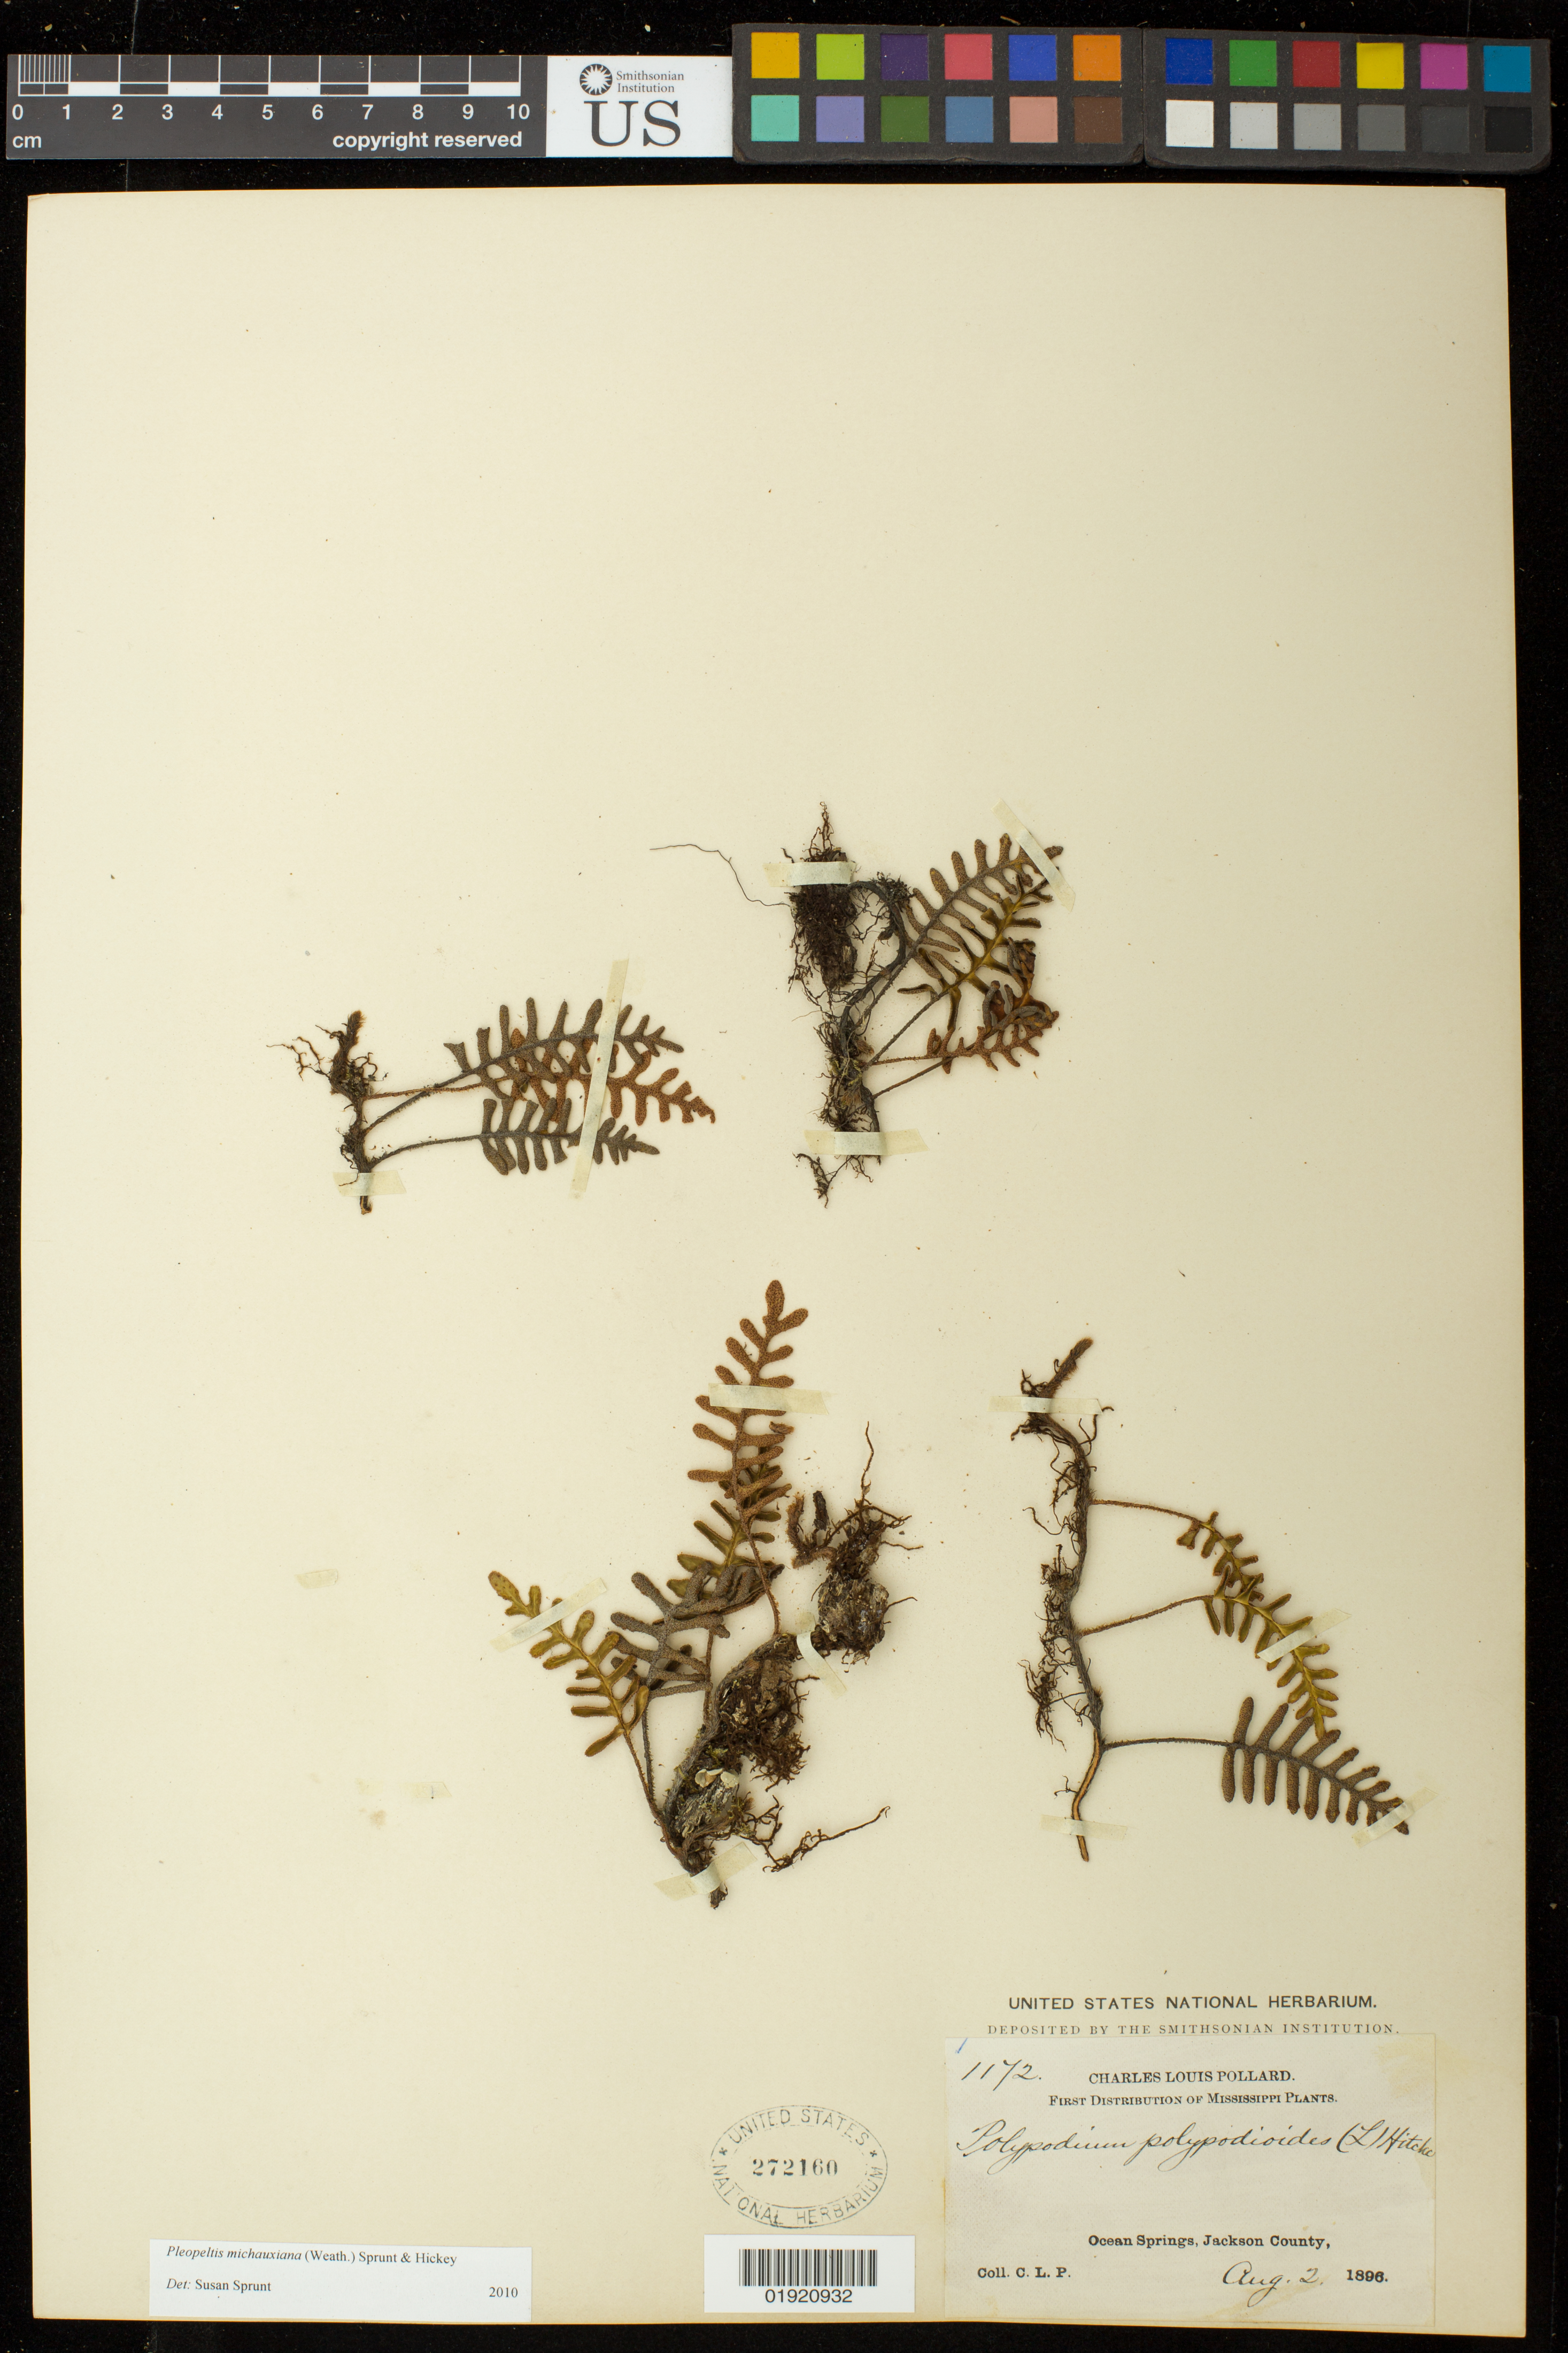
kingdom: Plantae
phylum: Tracheophyta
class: Polypodiopsida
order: Polypodiales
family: Polypodiaceae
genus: Pleopeltis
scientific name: Pleopeltis michauxiana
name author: (Weath.) Hickey & Sprunt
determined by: Sprunt, S. V.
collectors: C. L. Pollard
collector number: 1172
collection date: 1896-08-02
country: United States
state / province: Mississippi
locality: Ocean Springs, Jackson County.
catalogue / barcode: US 272160